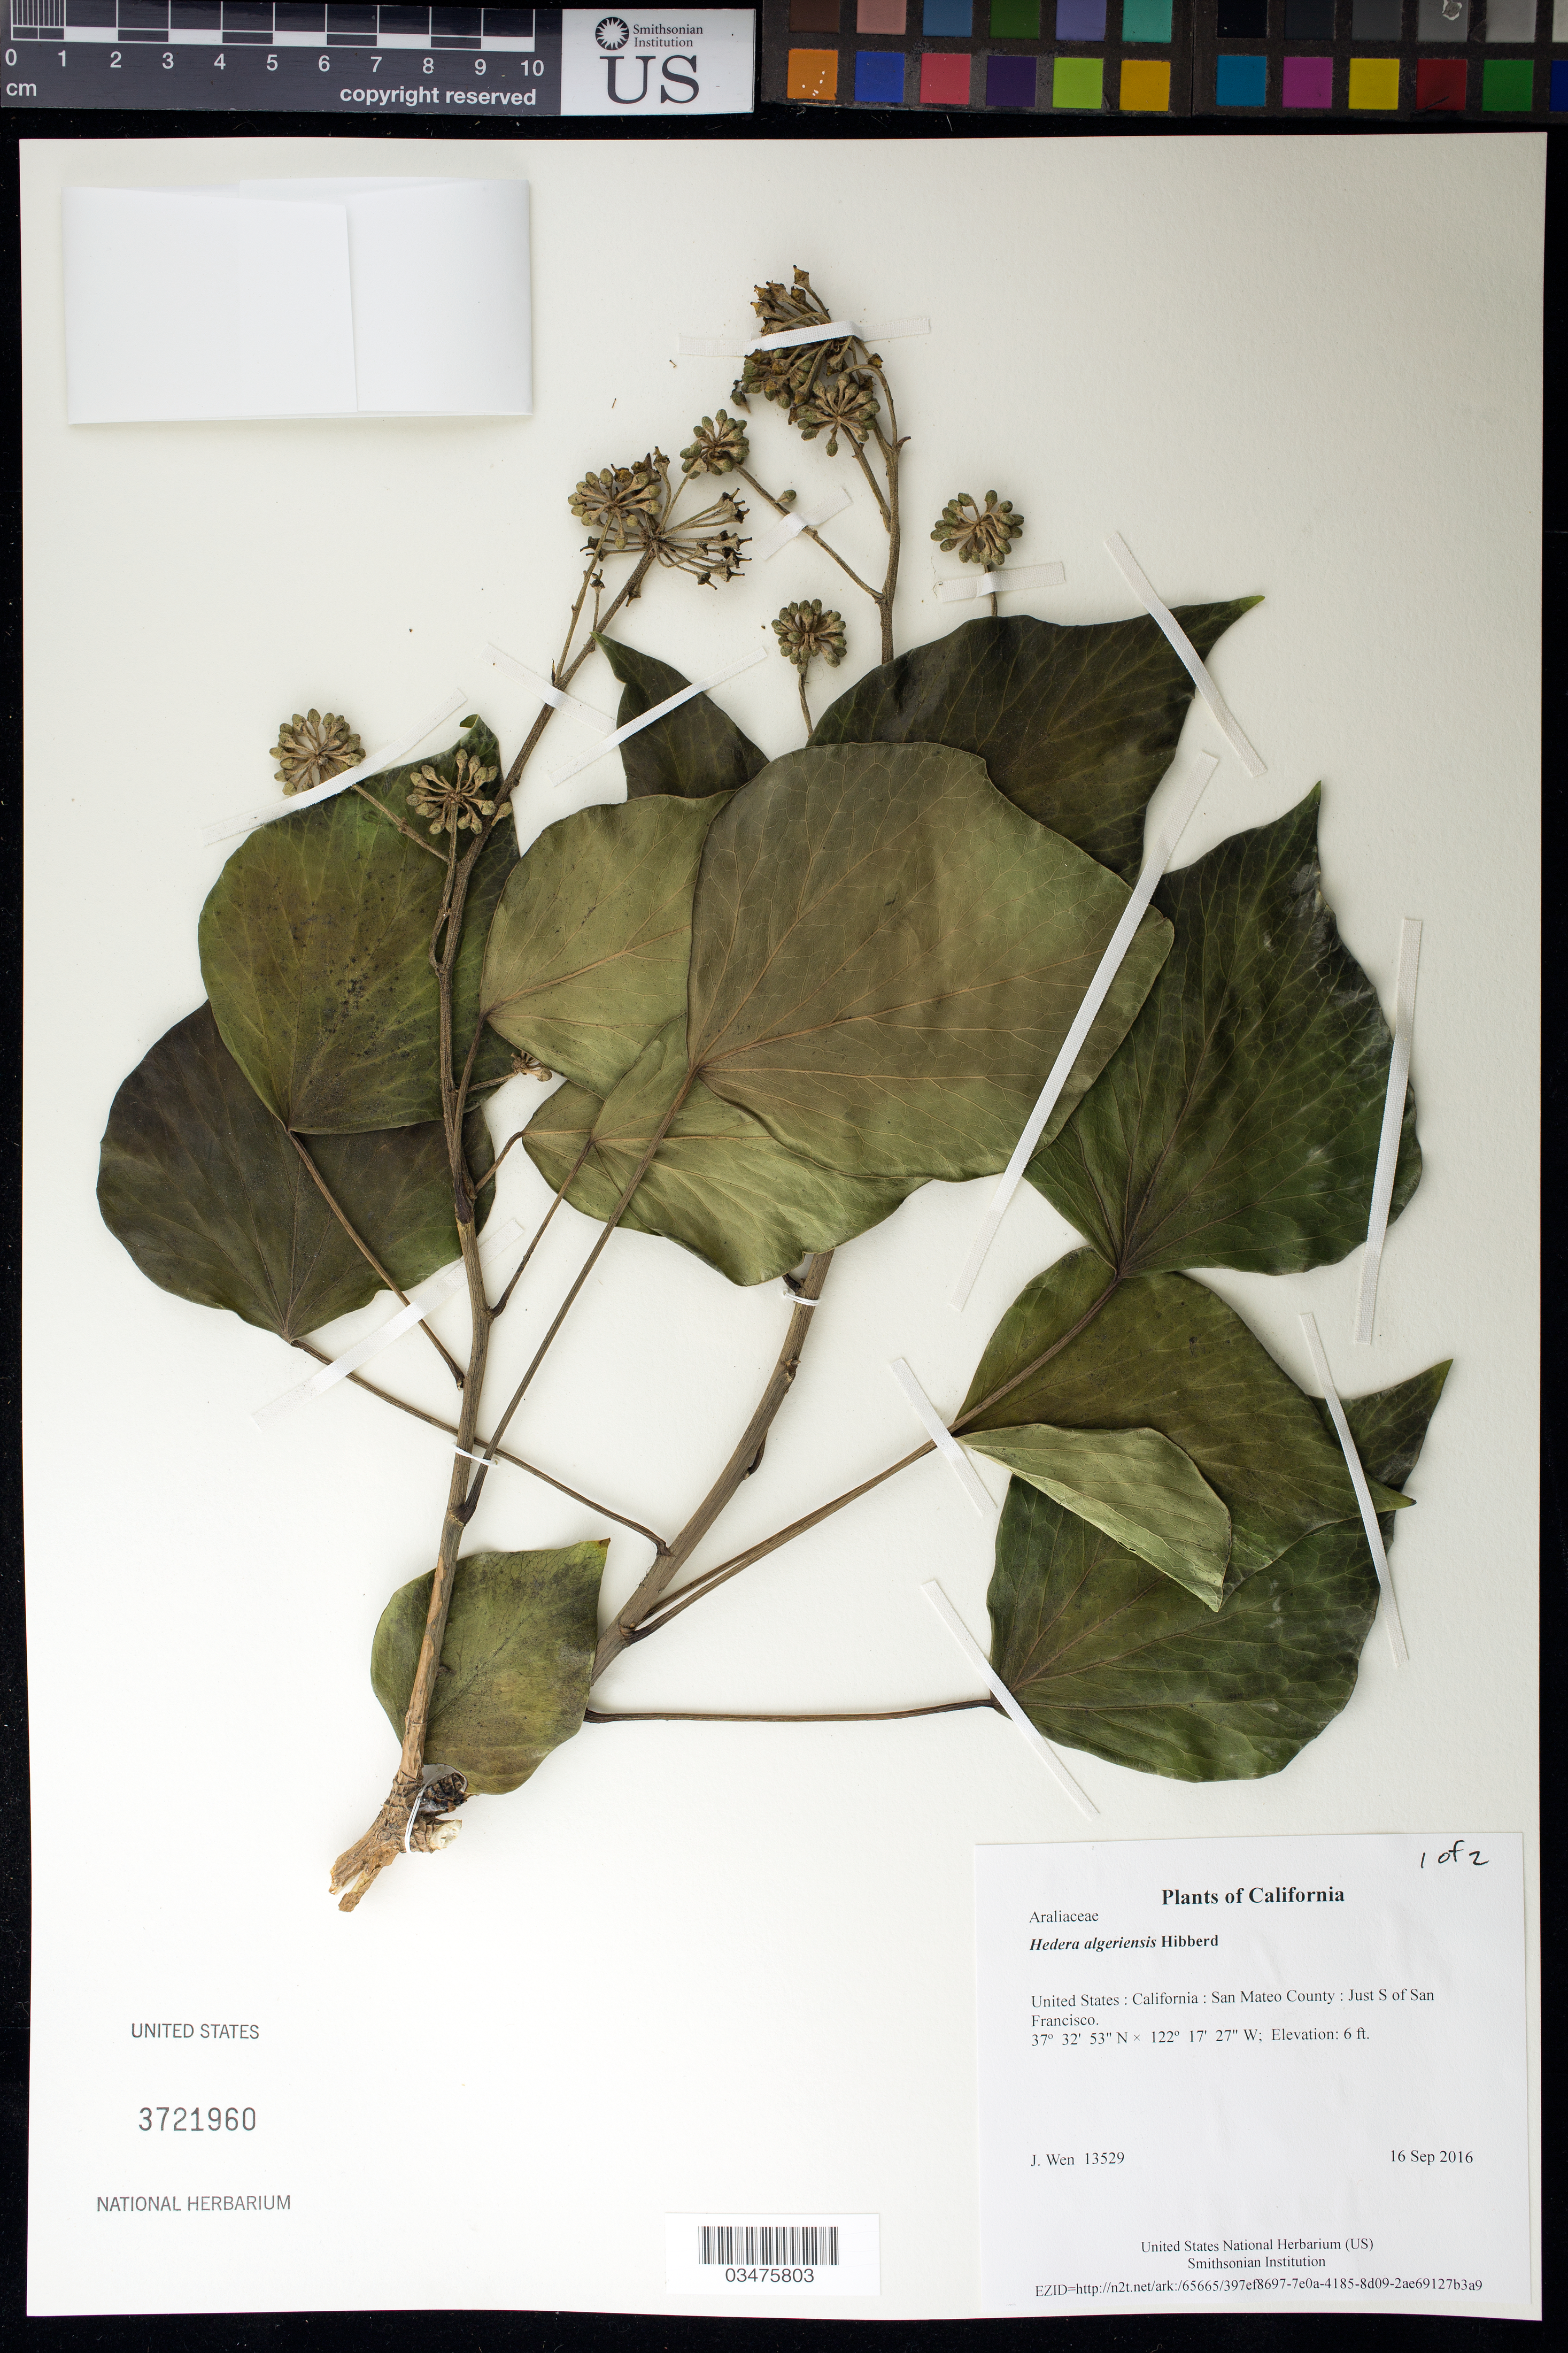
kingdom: Plantae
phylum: Tracheophyta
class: Magnoliopsida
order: Apiales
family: Araliaceae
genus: Hedera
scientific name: Hedera algeriensis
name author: Hibberd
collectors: J. Wen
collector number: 13529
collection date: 2016-09-16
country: United States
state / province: California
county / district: San Mateo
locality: Just S of San Francisco.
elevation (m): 2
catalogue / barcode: US 3721960